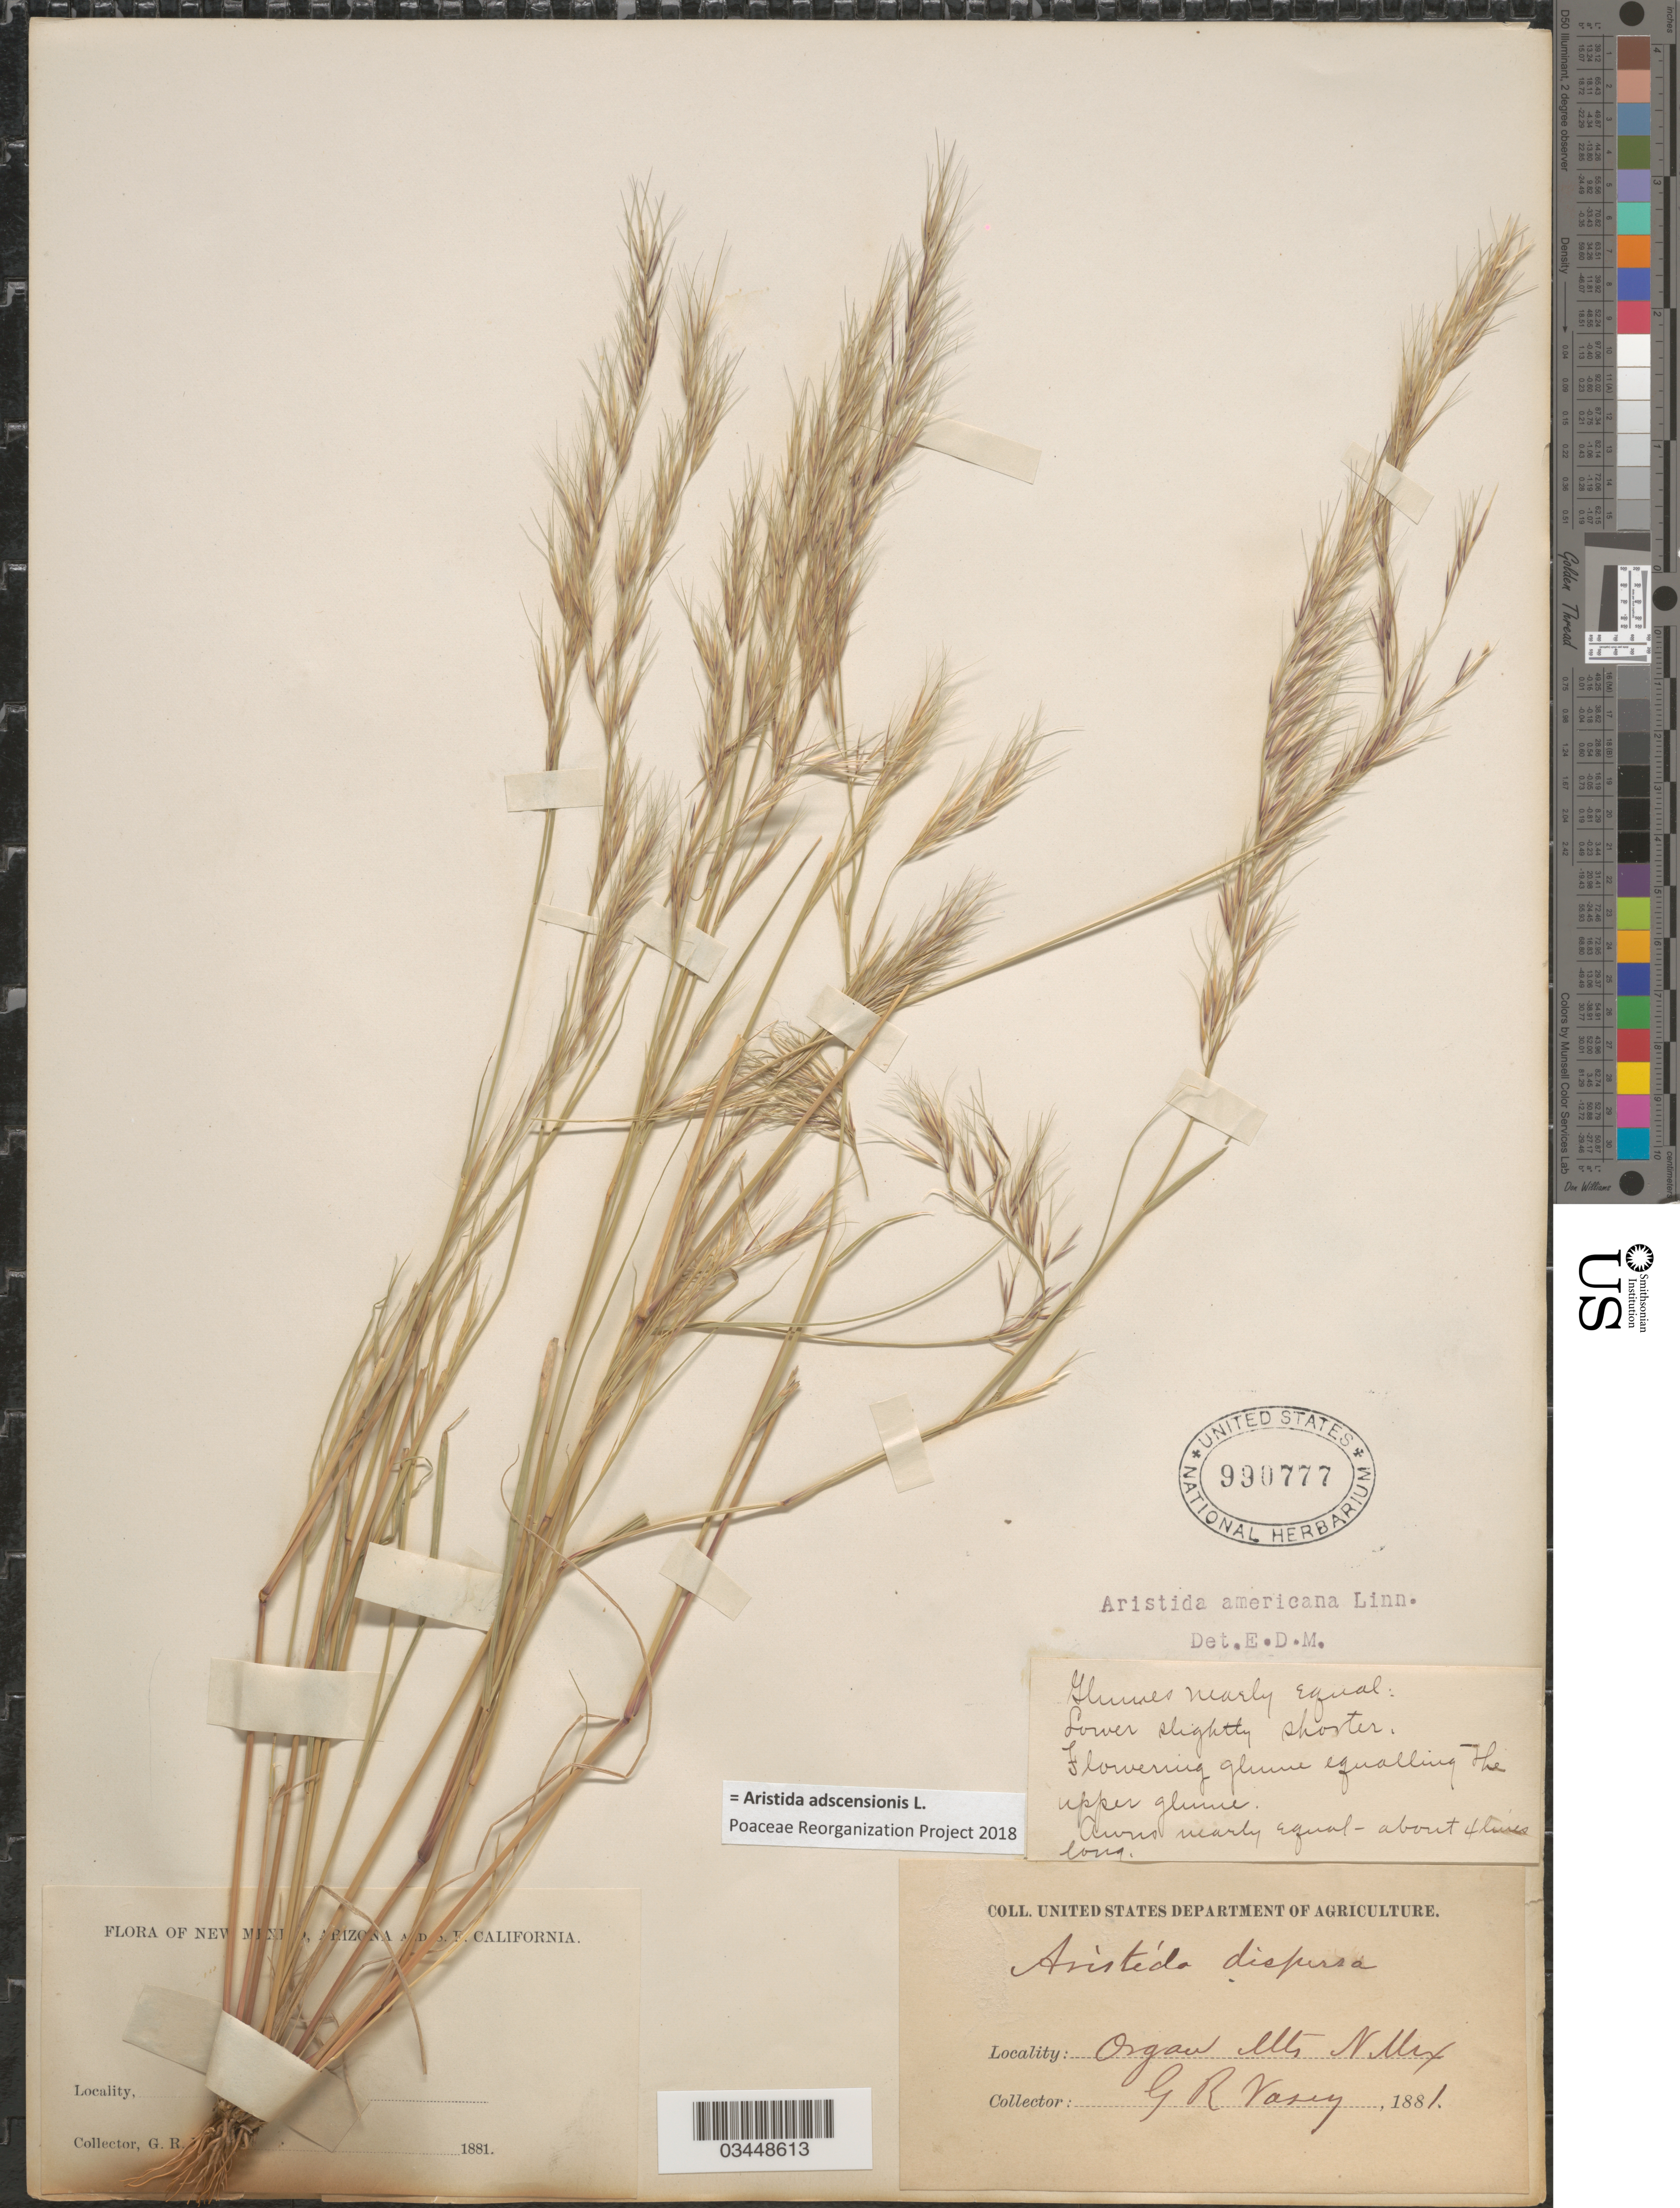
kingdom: Plantae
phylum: Tracheophyta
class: Liliopsida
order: Poales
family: Poaceae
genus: Aristida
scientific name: Aristida adscensionis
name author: L.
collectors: G. R. Vasey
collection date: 1881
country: United States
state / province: New Mexico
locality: Organ Mts.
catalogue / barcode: US 990777